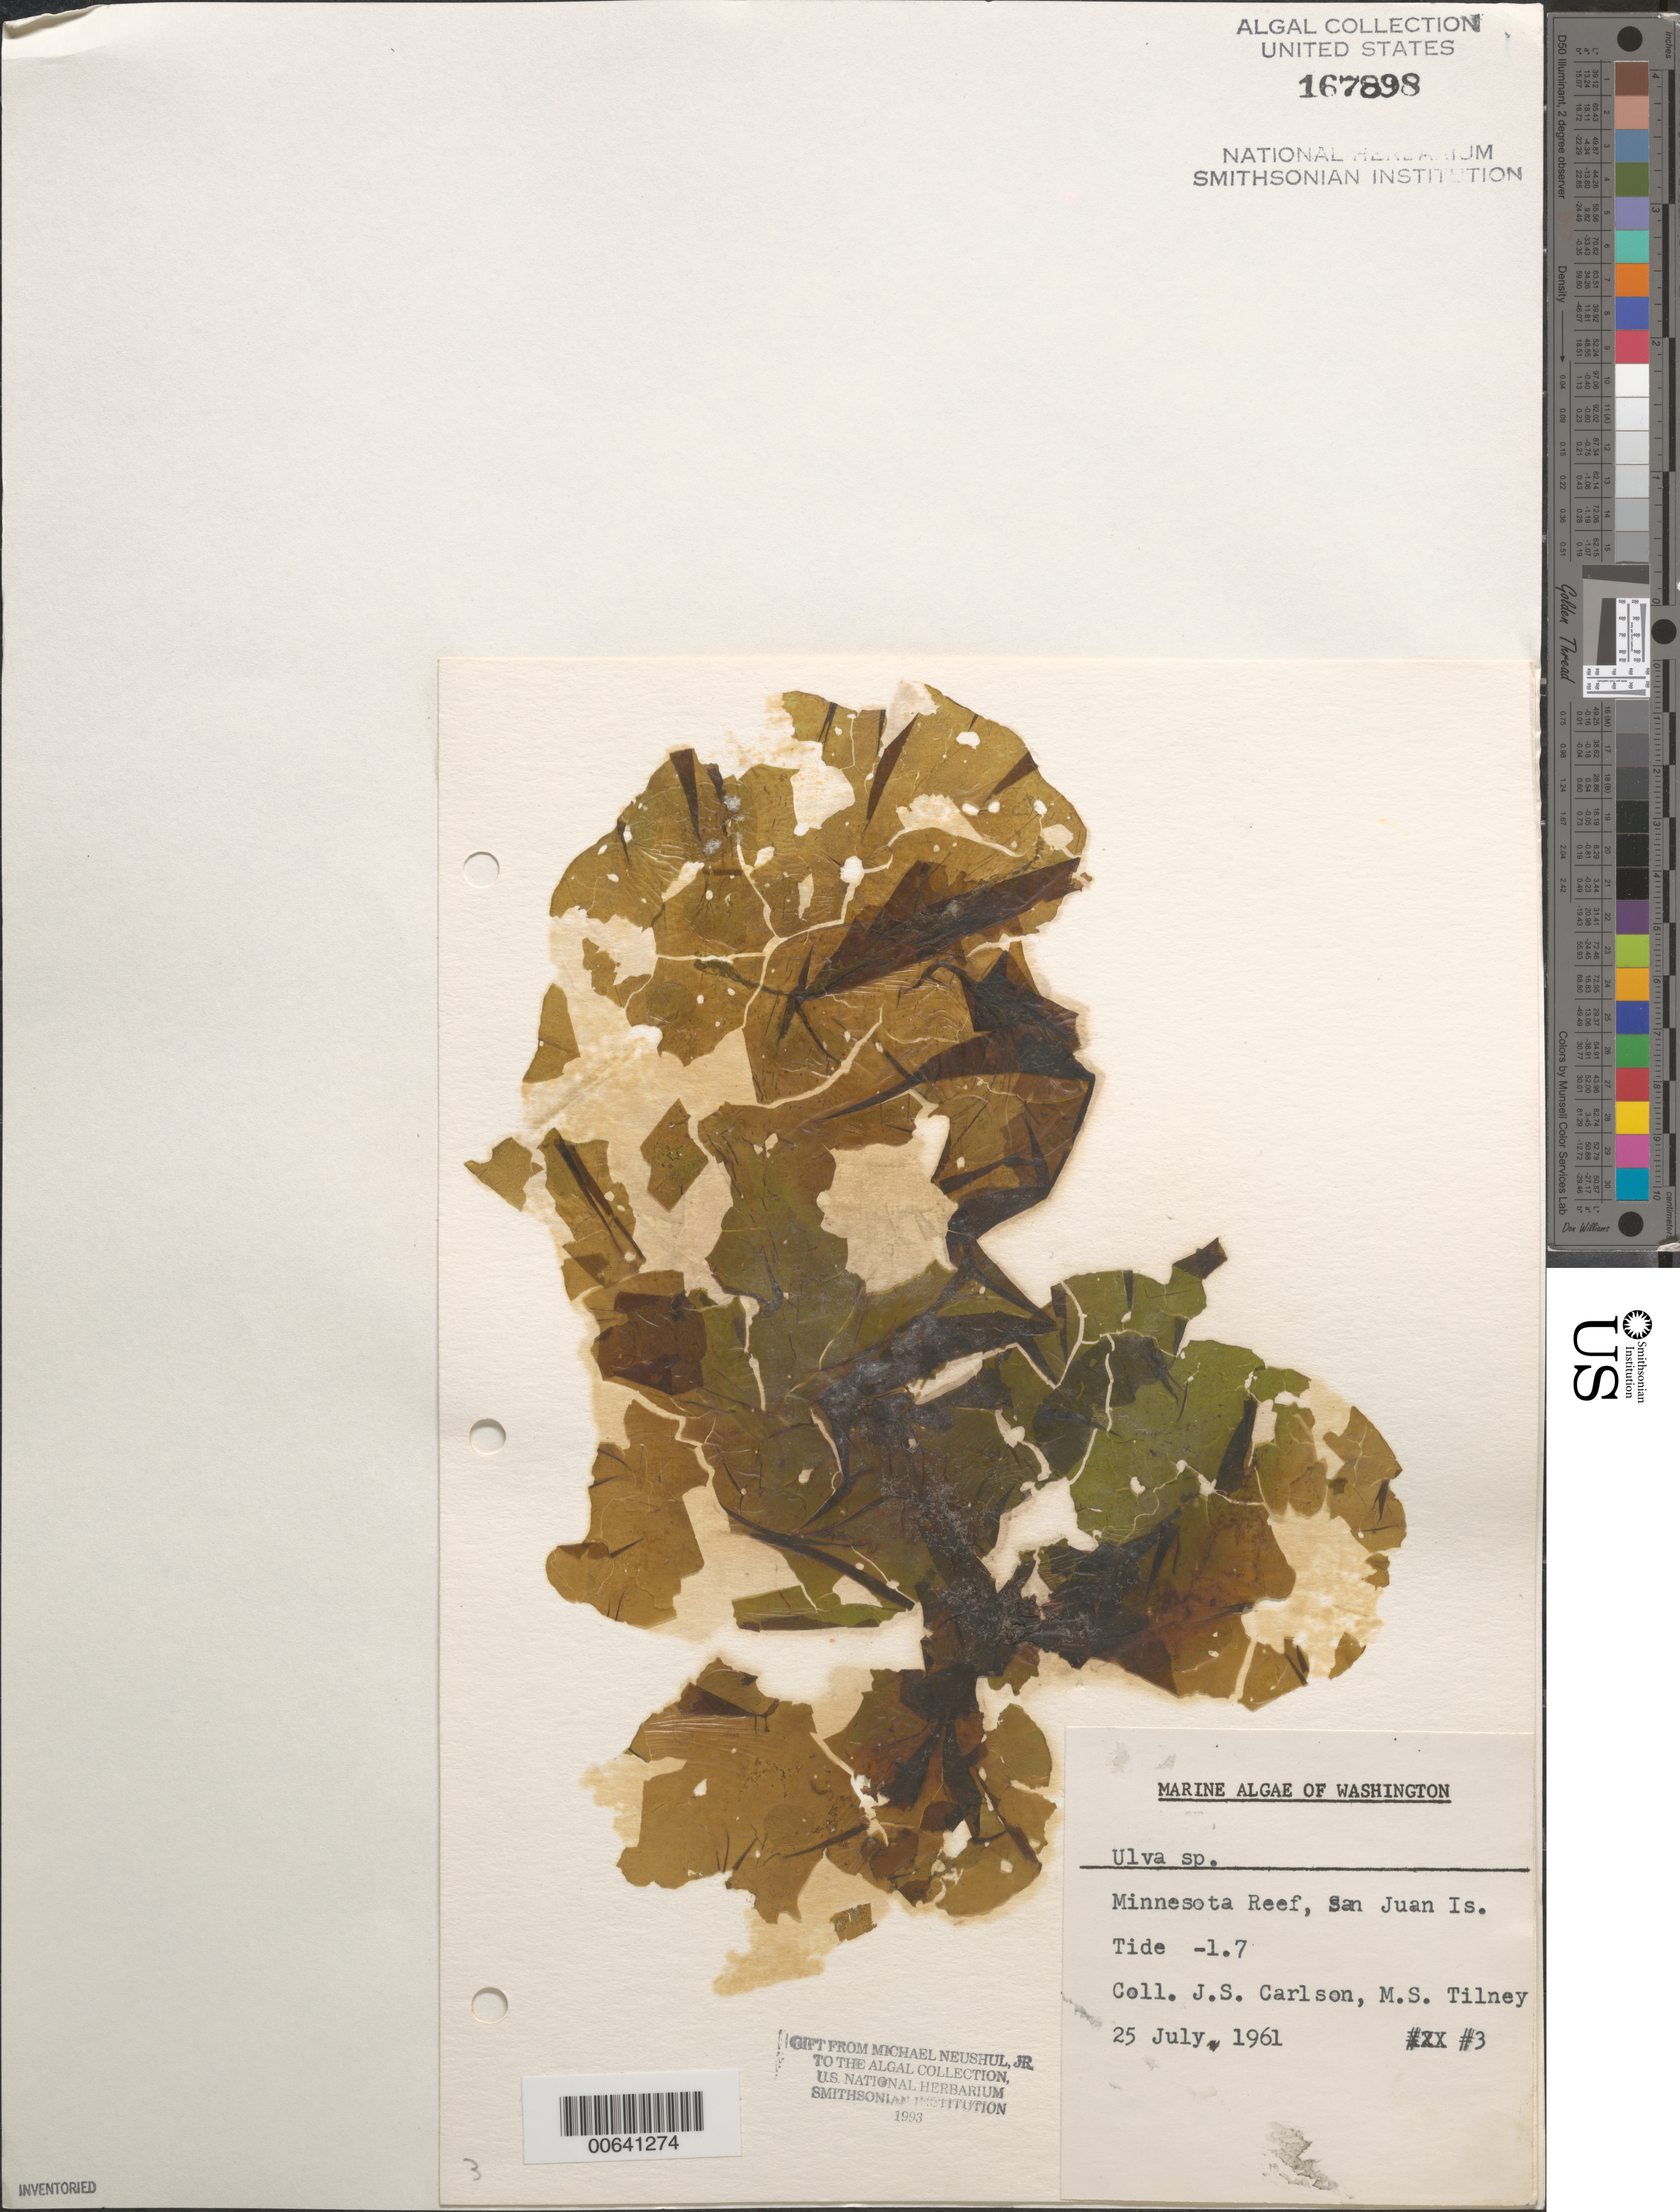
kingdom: Plantae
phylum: Chlorophyta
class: Ulvophyceae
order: Ulvales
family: Ulvaceae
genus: Ulva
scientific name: Ulva sp.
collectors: J. Carlson & M. Tilney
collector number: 3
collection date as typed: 25 Jul 1961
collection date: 1961-07-25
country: United States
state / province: Washington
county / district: San Juan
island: San Juan Island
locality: Minnesota Reef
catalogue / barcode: US 167898